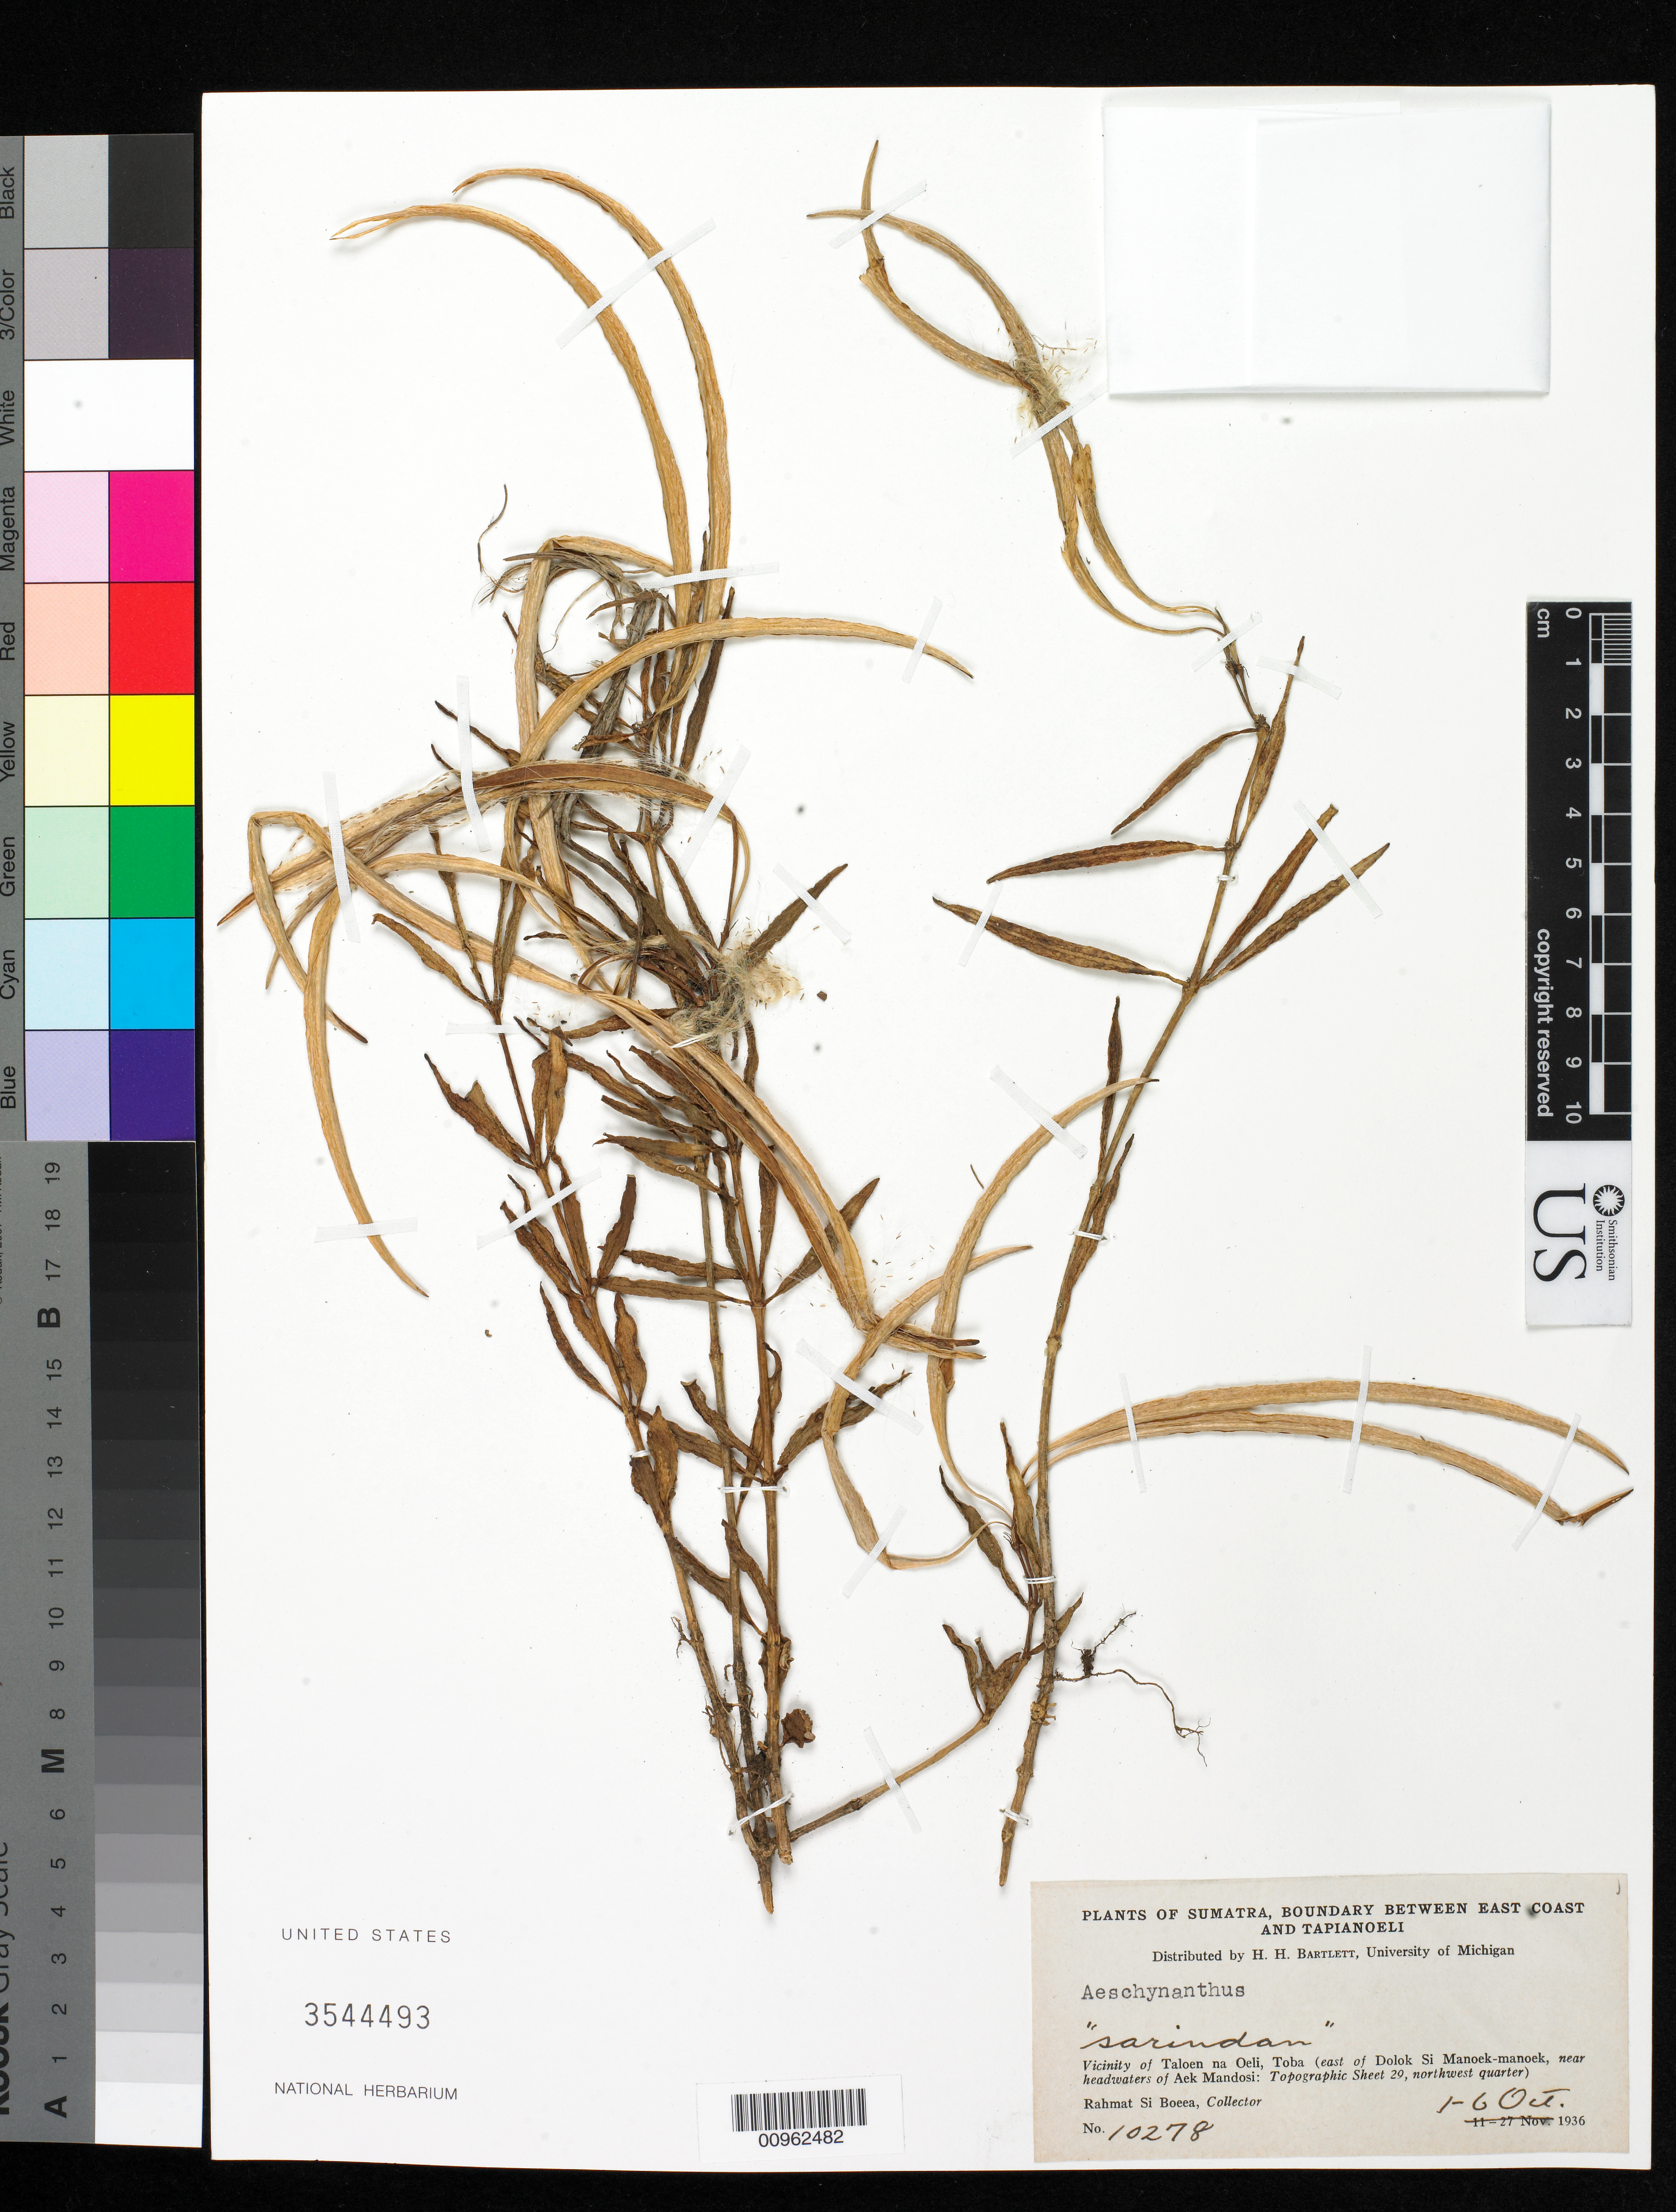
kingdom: Plantae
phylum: Tracheophyta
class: Magnoliopsida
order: Lamiales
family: Gesneriaceae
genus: Aeschynanthus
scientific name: Aeschynanthus sp.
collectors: Rahmat Si Boeea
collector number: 10278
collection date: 1936-10-01/1936-10-06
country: Indonesia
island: Sumatra I.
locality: (Boundary between East Coast and Tapianoeli) Vicinity of Taloen na Oeli (east of Dolok So Manoek-manoek, near headwaters of Ark Mandosi), Sumatra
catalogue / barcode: US 3544493